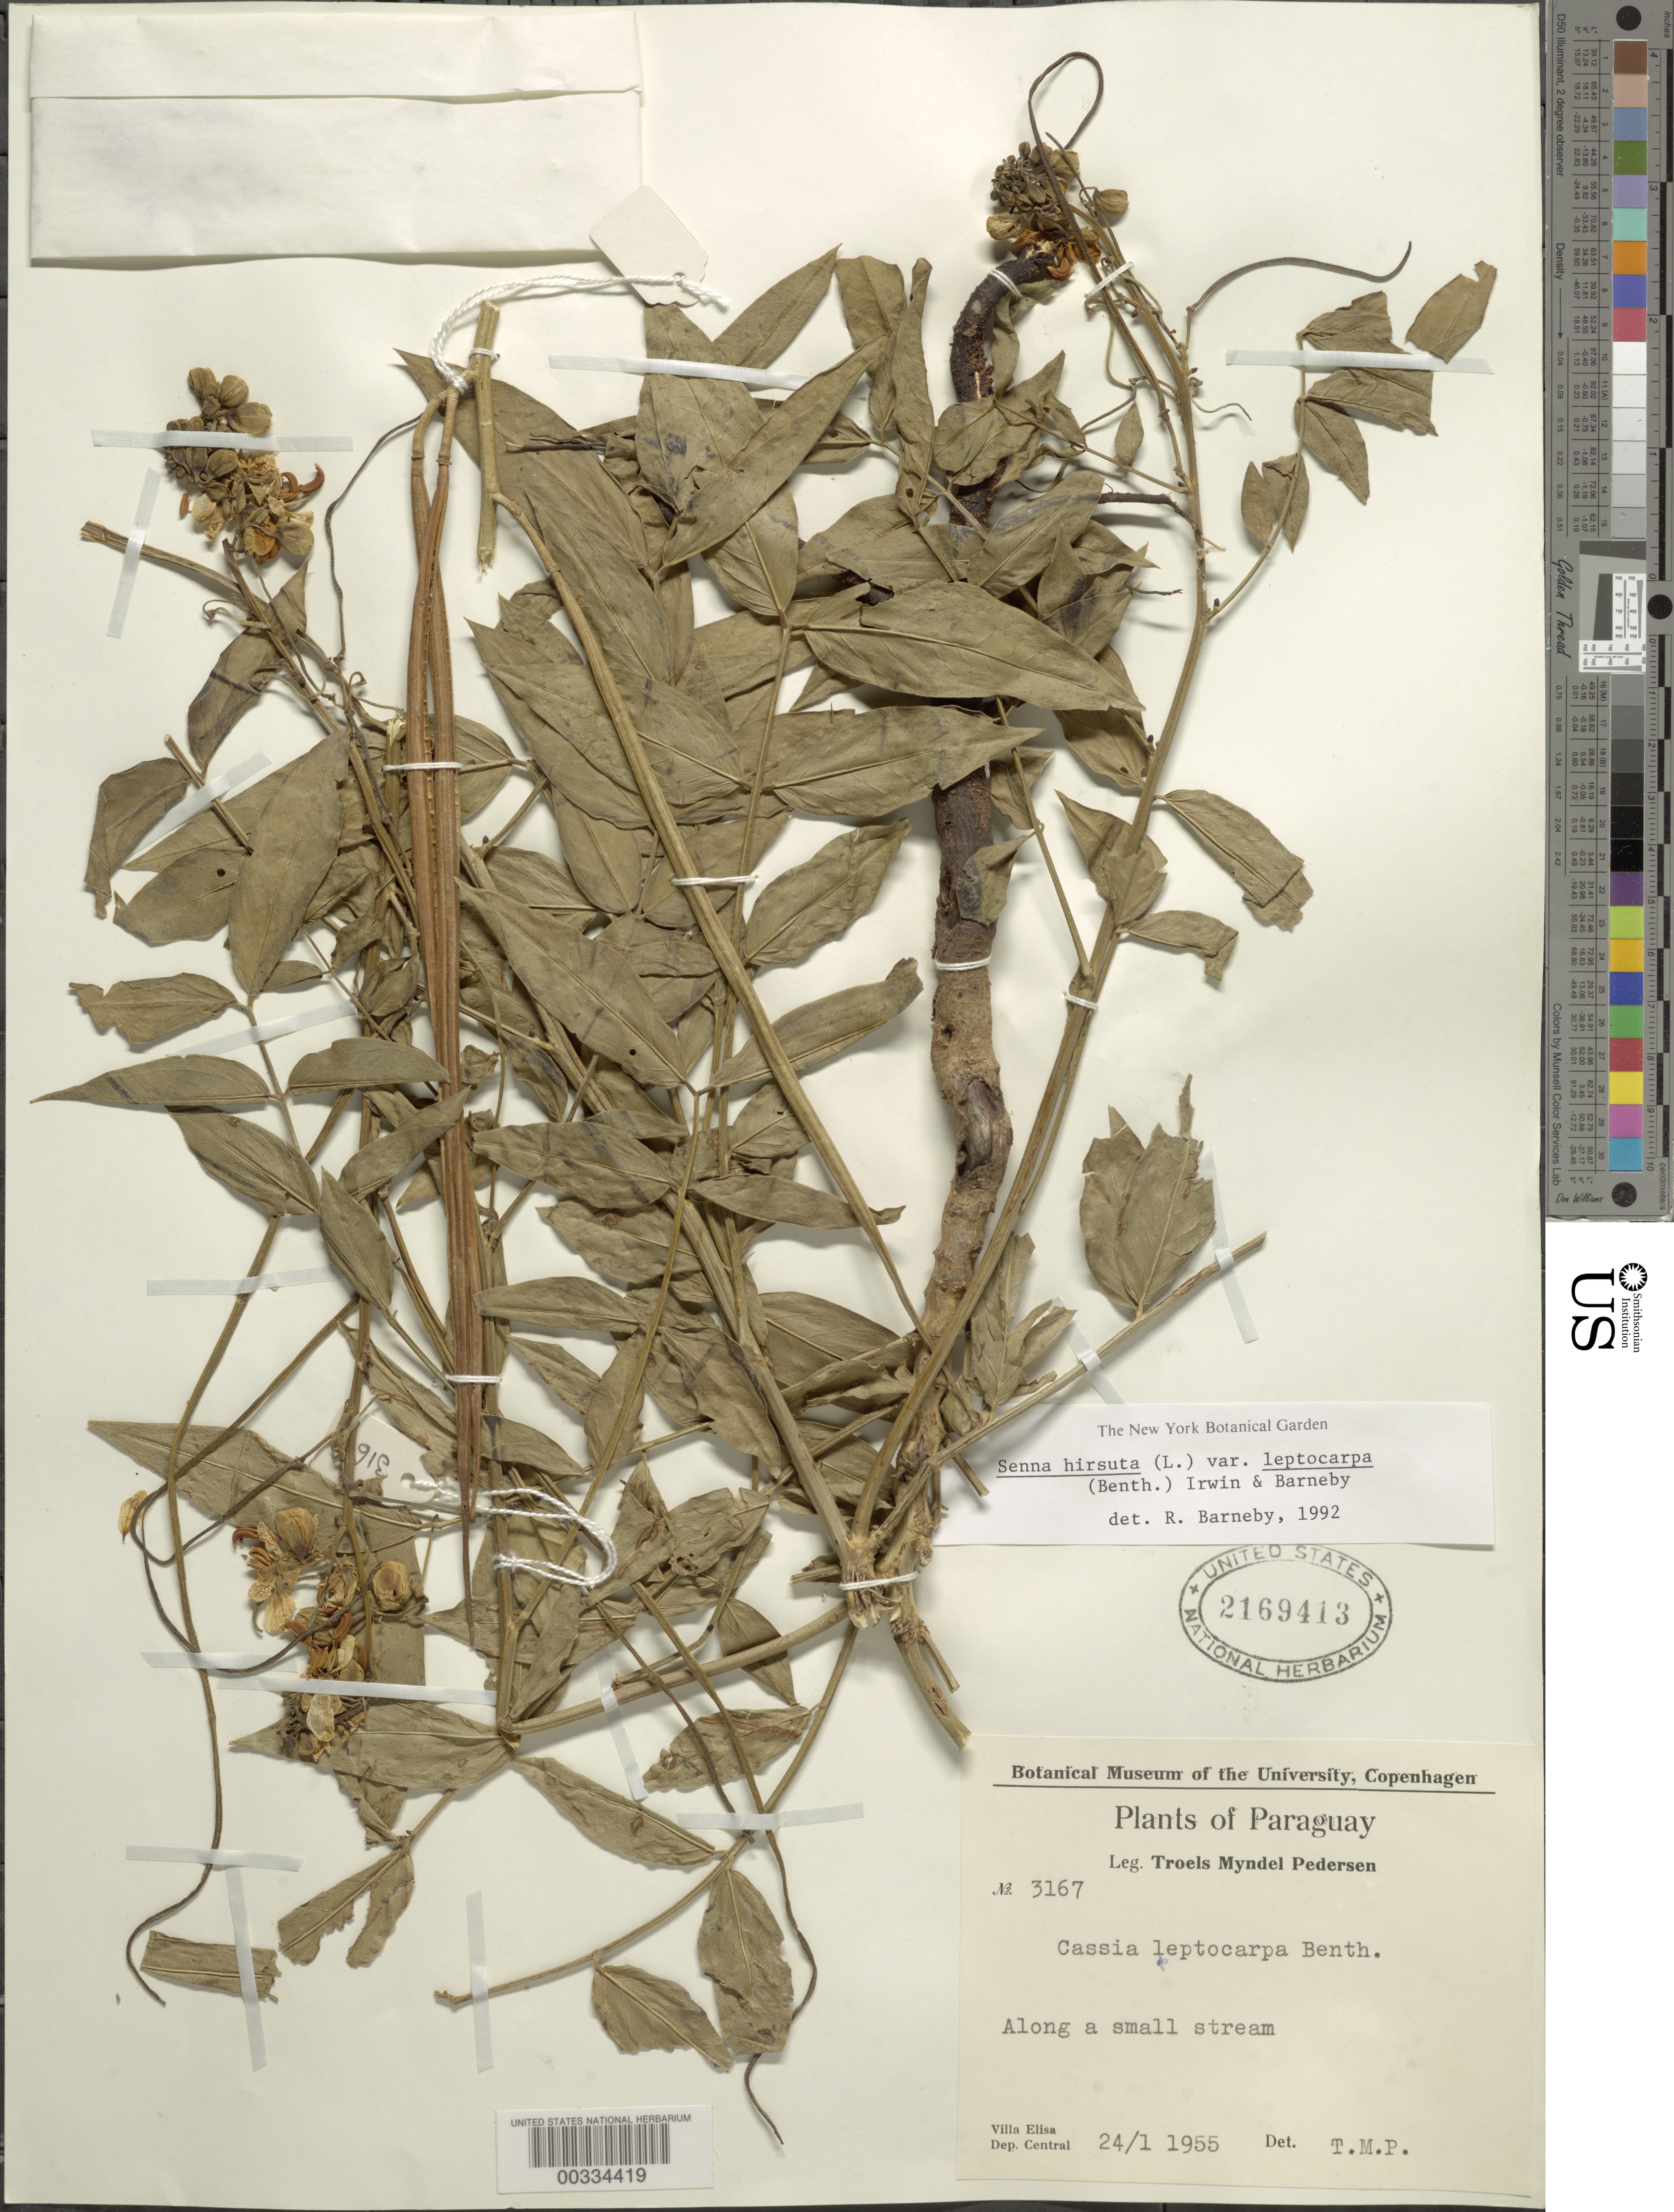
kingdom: Plantae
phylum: Tracheophyta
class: Magnoliopsida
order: Fabales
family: Fabaceae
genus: Senna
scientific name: Senna hirsuta var. leptocarpa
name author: (Benth.) H.S. Irwin & Barneby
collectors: T. M. Pedersen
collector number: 3167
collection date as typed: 24 Jan 1955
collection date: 1955-01-24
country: Paraguay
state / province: Central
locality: Villa elis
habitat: Along a small stream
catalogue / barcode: US 2169413